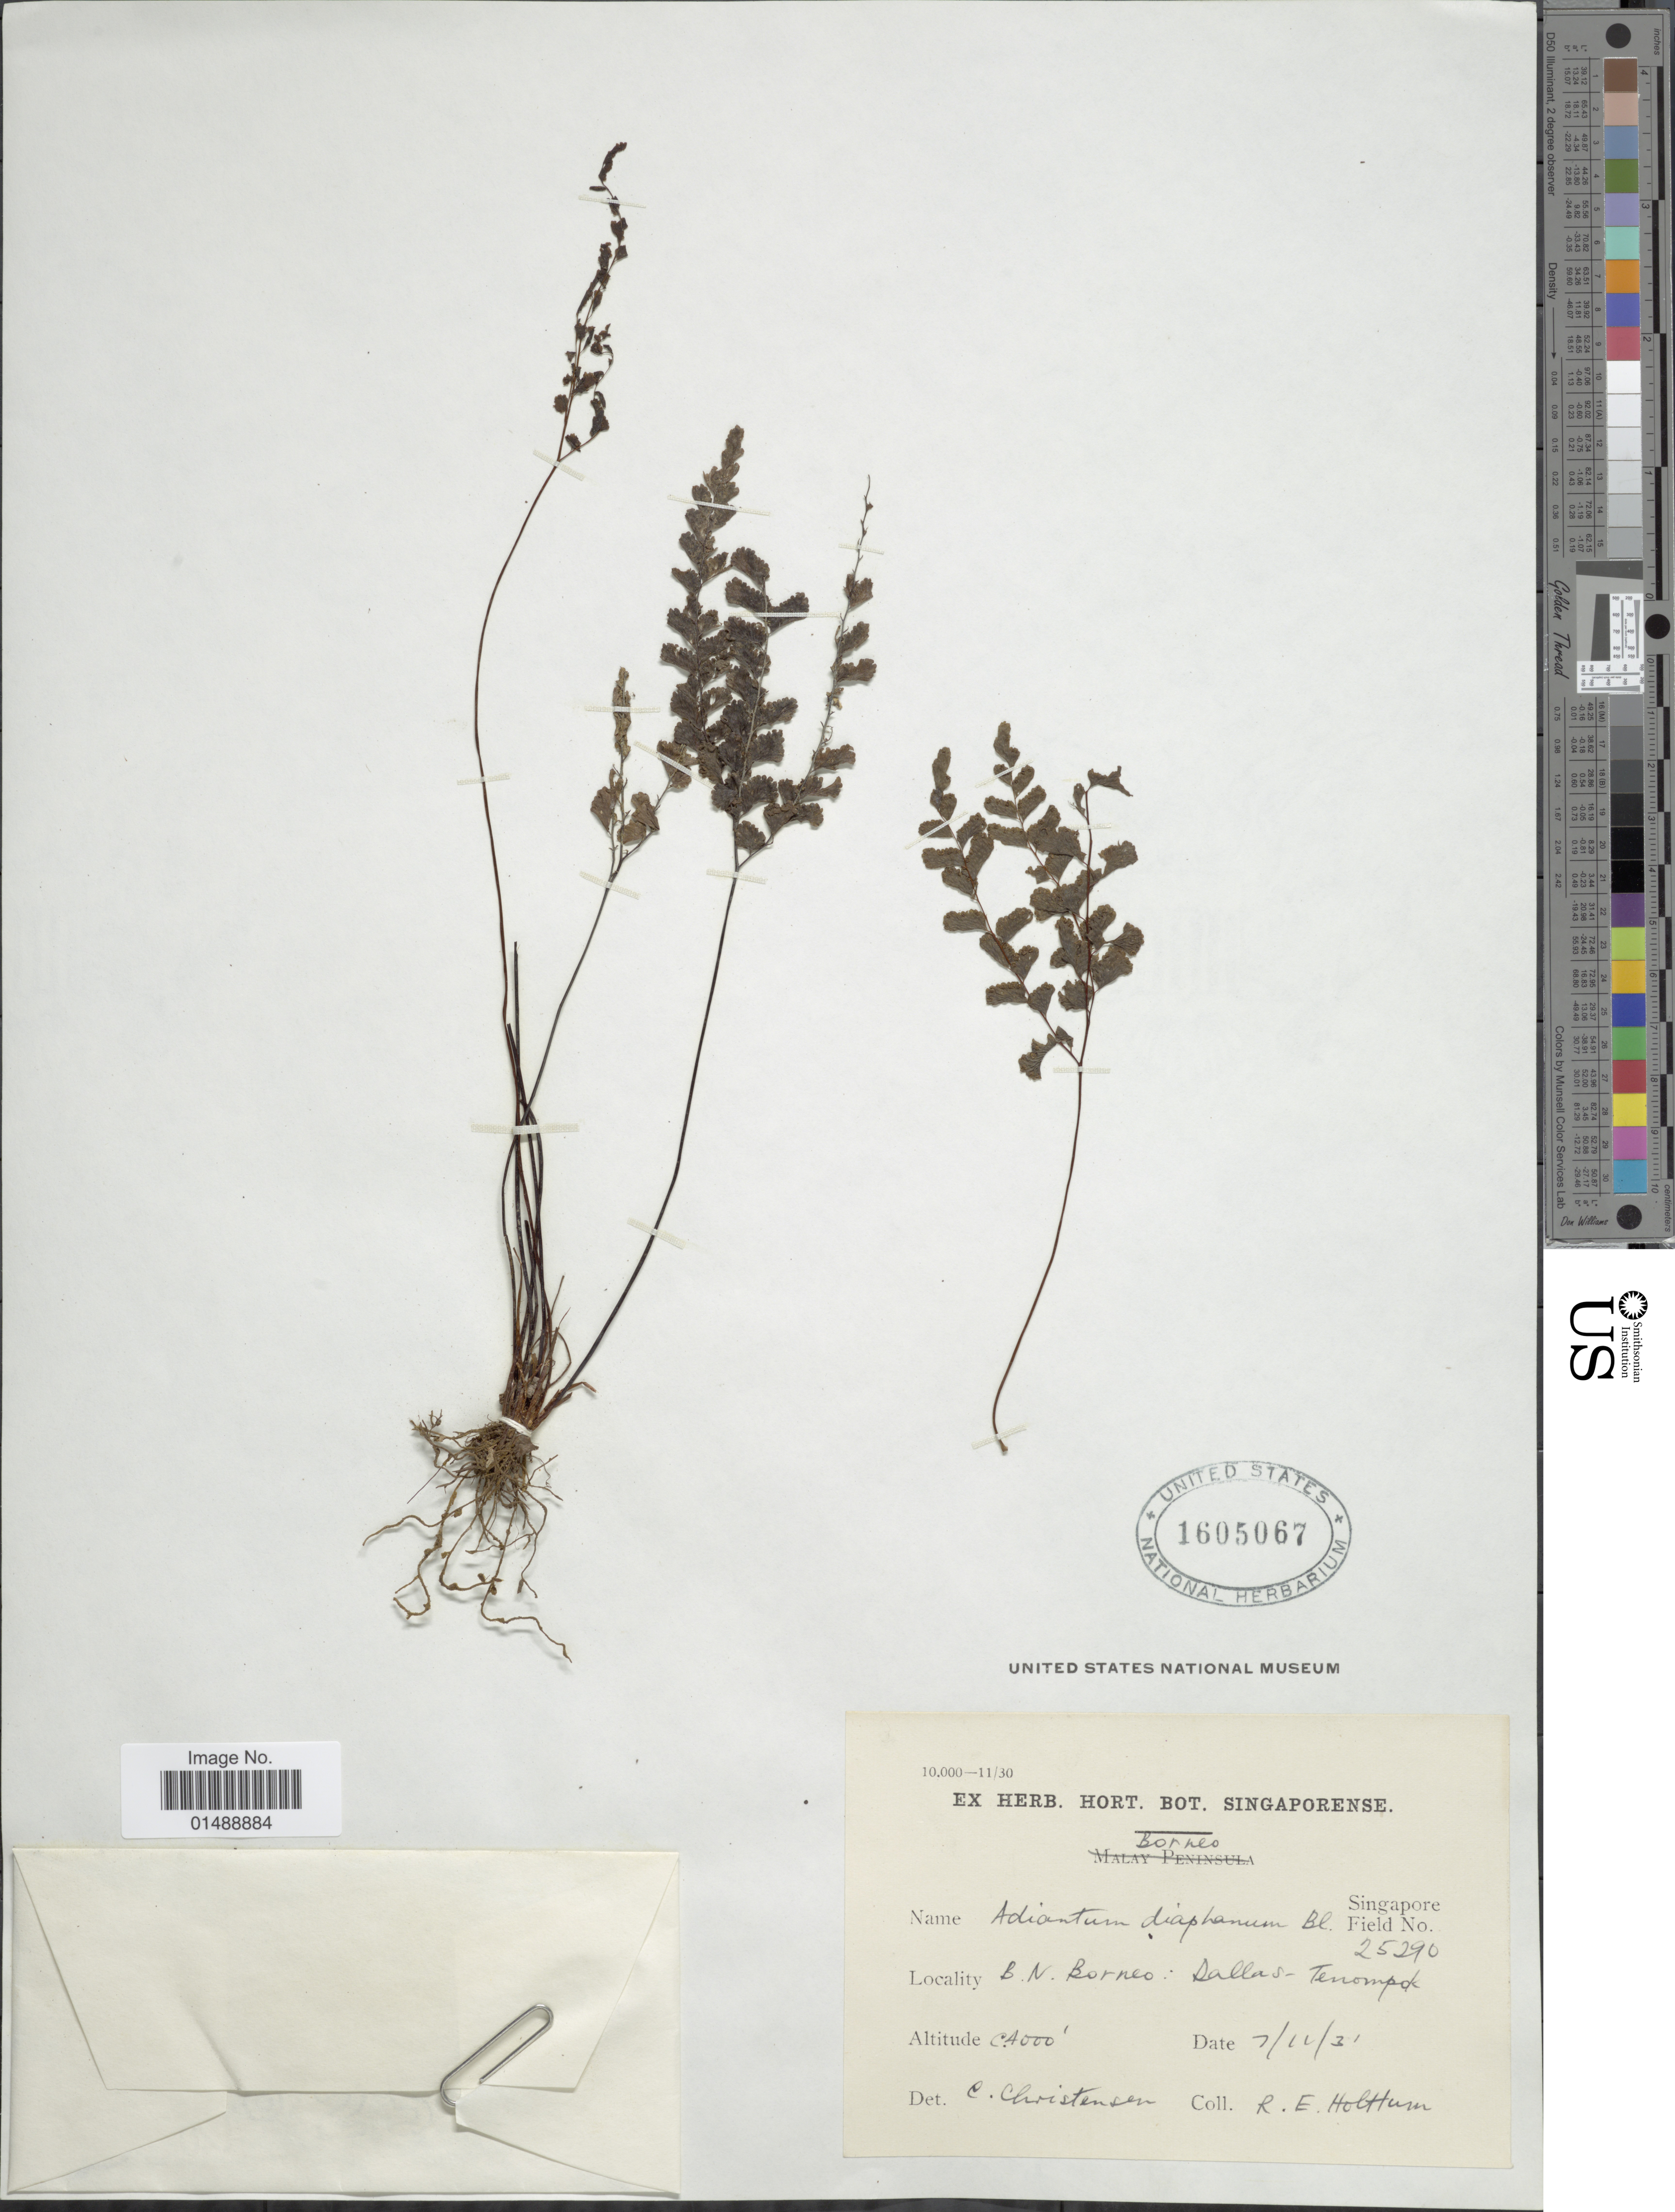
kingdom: Plantae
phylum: Tracheophyta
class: Polypodiopsida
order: Polypodiales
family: Pteridaceae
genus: Adiantum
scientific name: Adiantum diaphanum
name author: Blume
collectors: R. E. Holttum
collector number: Singapore Filed 25290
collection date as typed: Transcribed d/m/y: 7/11/31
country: Malaysia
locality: B. N. Borneo, Dallas-Tenompok, Borneo.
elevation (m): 1219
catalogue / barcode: US 1605067